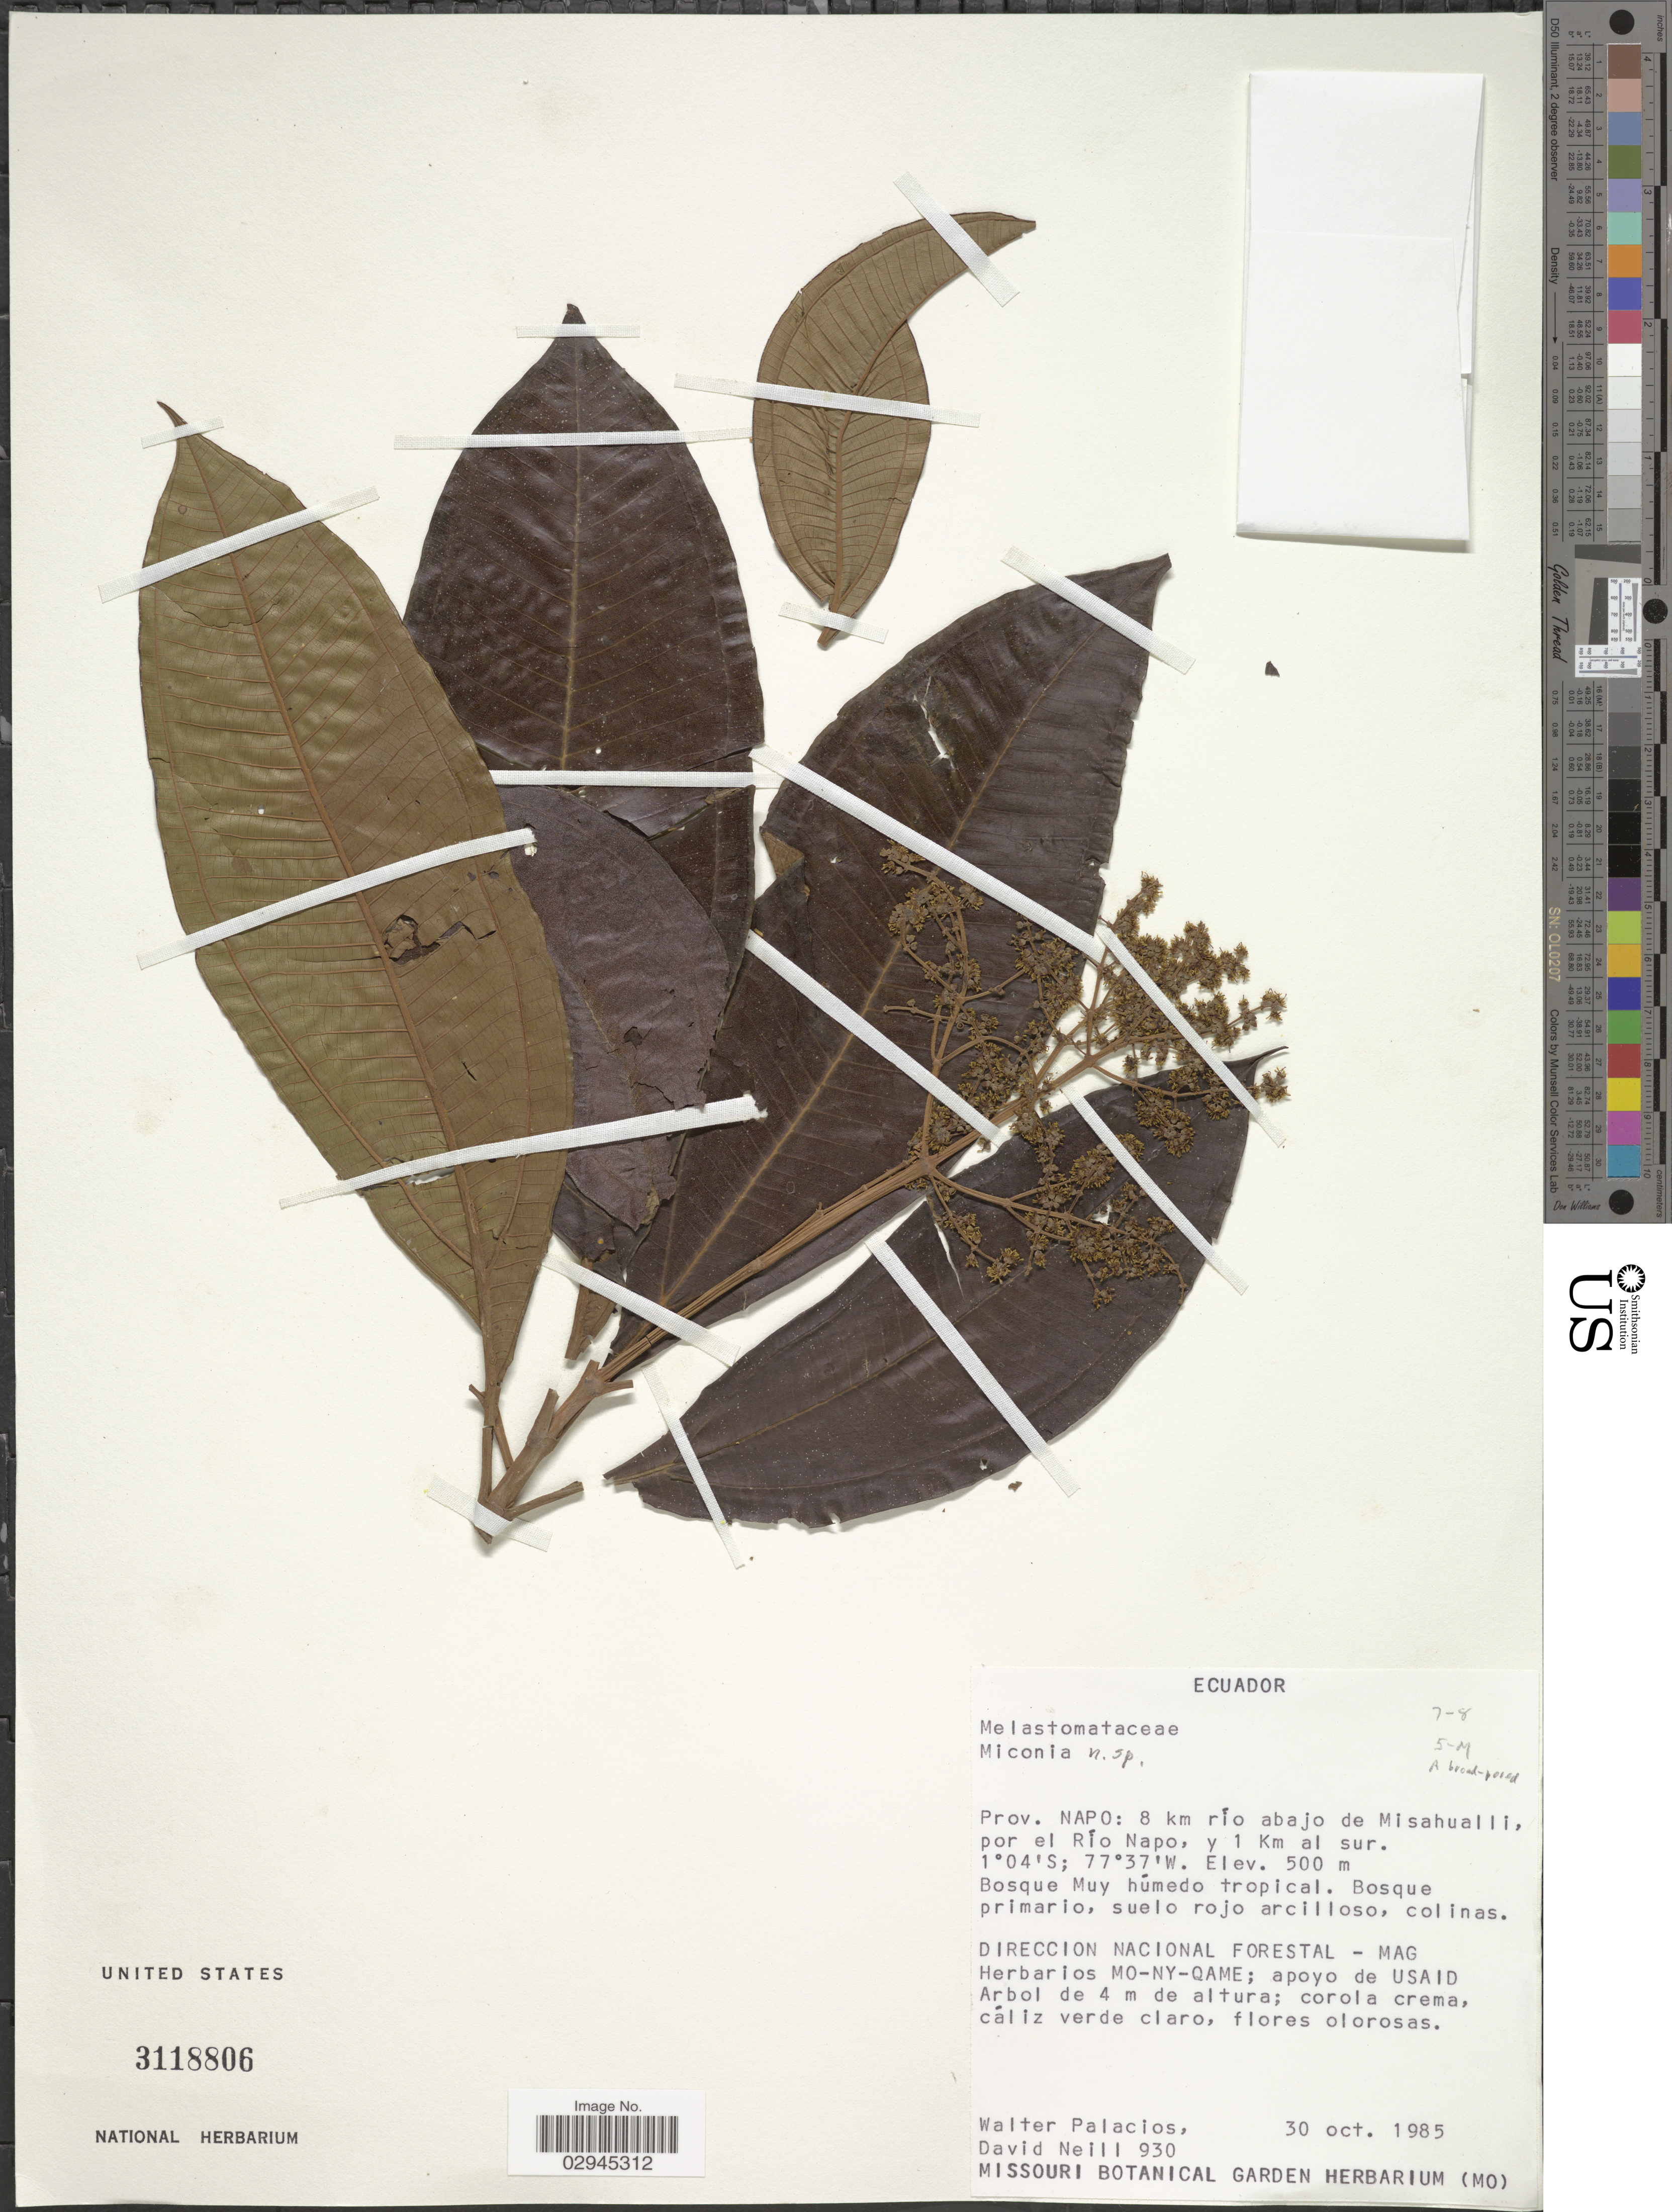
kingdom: Plantae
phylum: Tracheophyta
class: Magnoliopsida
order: Myrtales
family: Melastomataceae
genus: Miconia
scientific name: Miconia sp.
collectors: W. Palacios & D. Neill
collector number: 930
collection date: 1985-10-30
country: Ecuador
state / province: Napo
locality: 8 km río abajo de Misahualli, por el Río Napo, y 1 Km al sur.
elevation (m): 500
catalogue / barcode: US 3118806